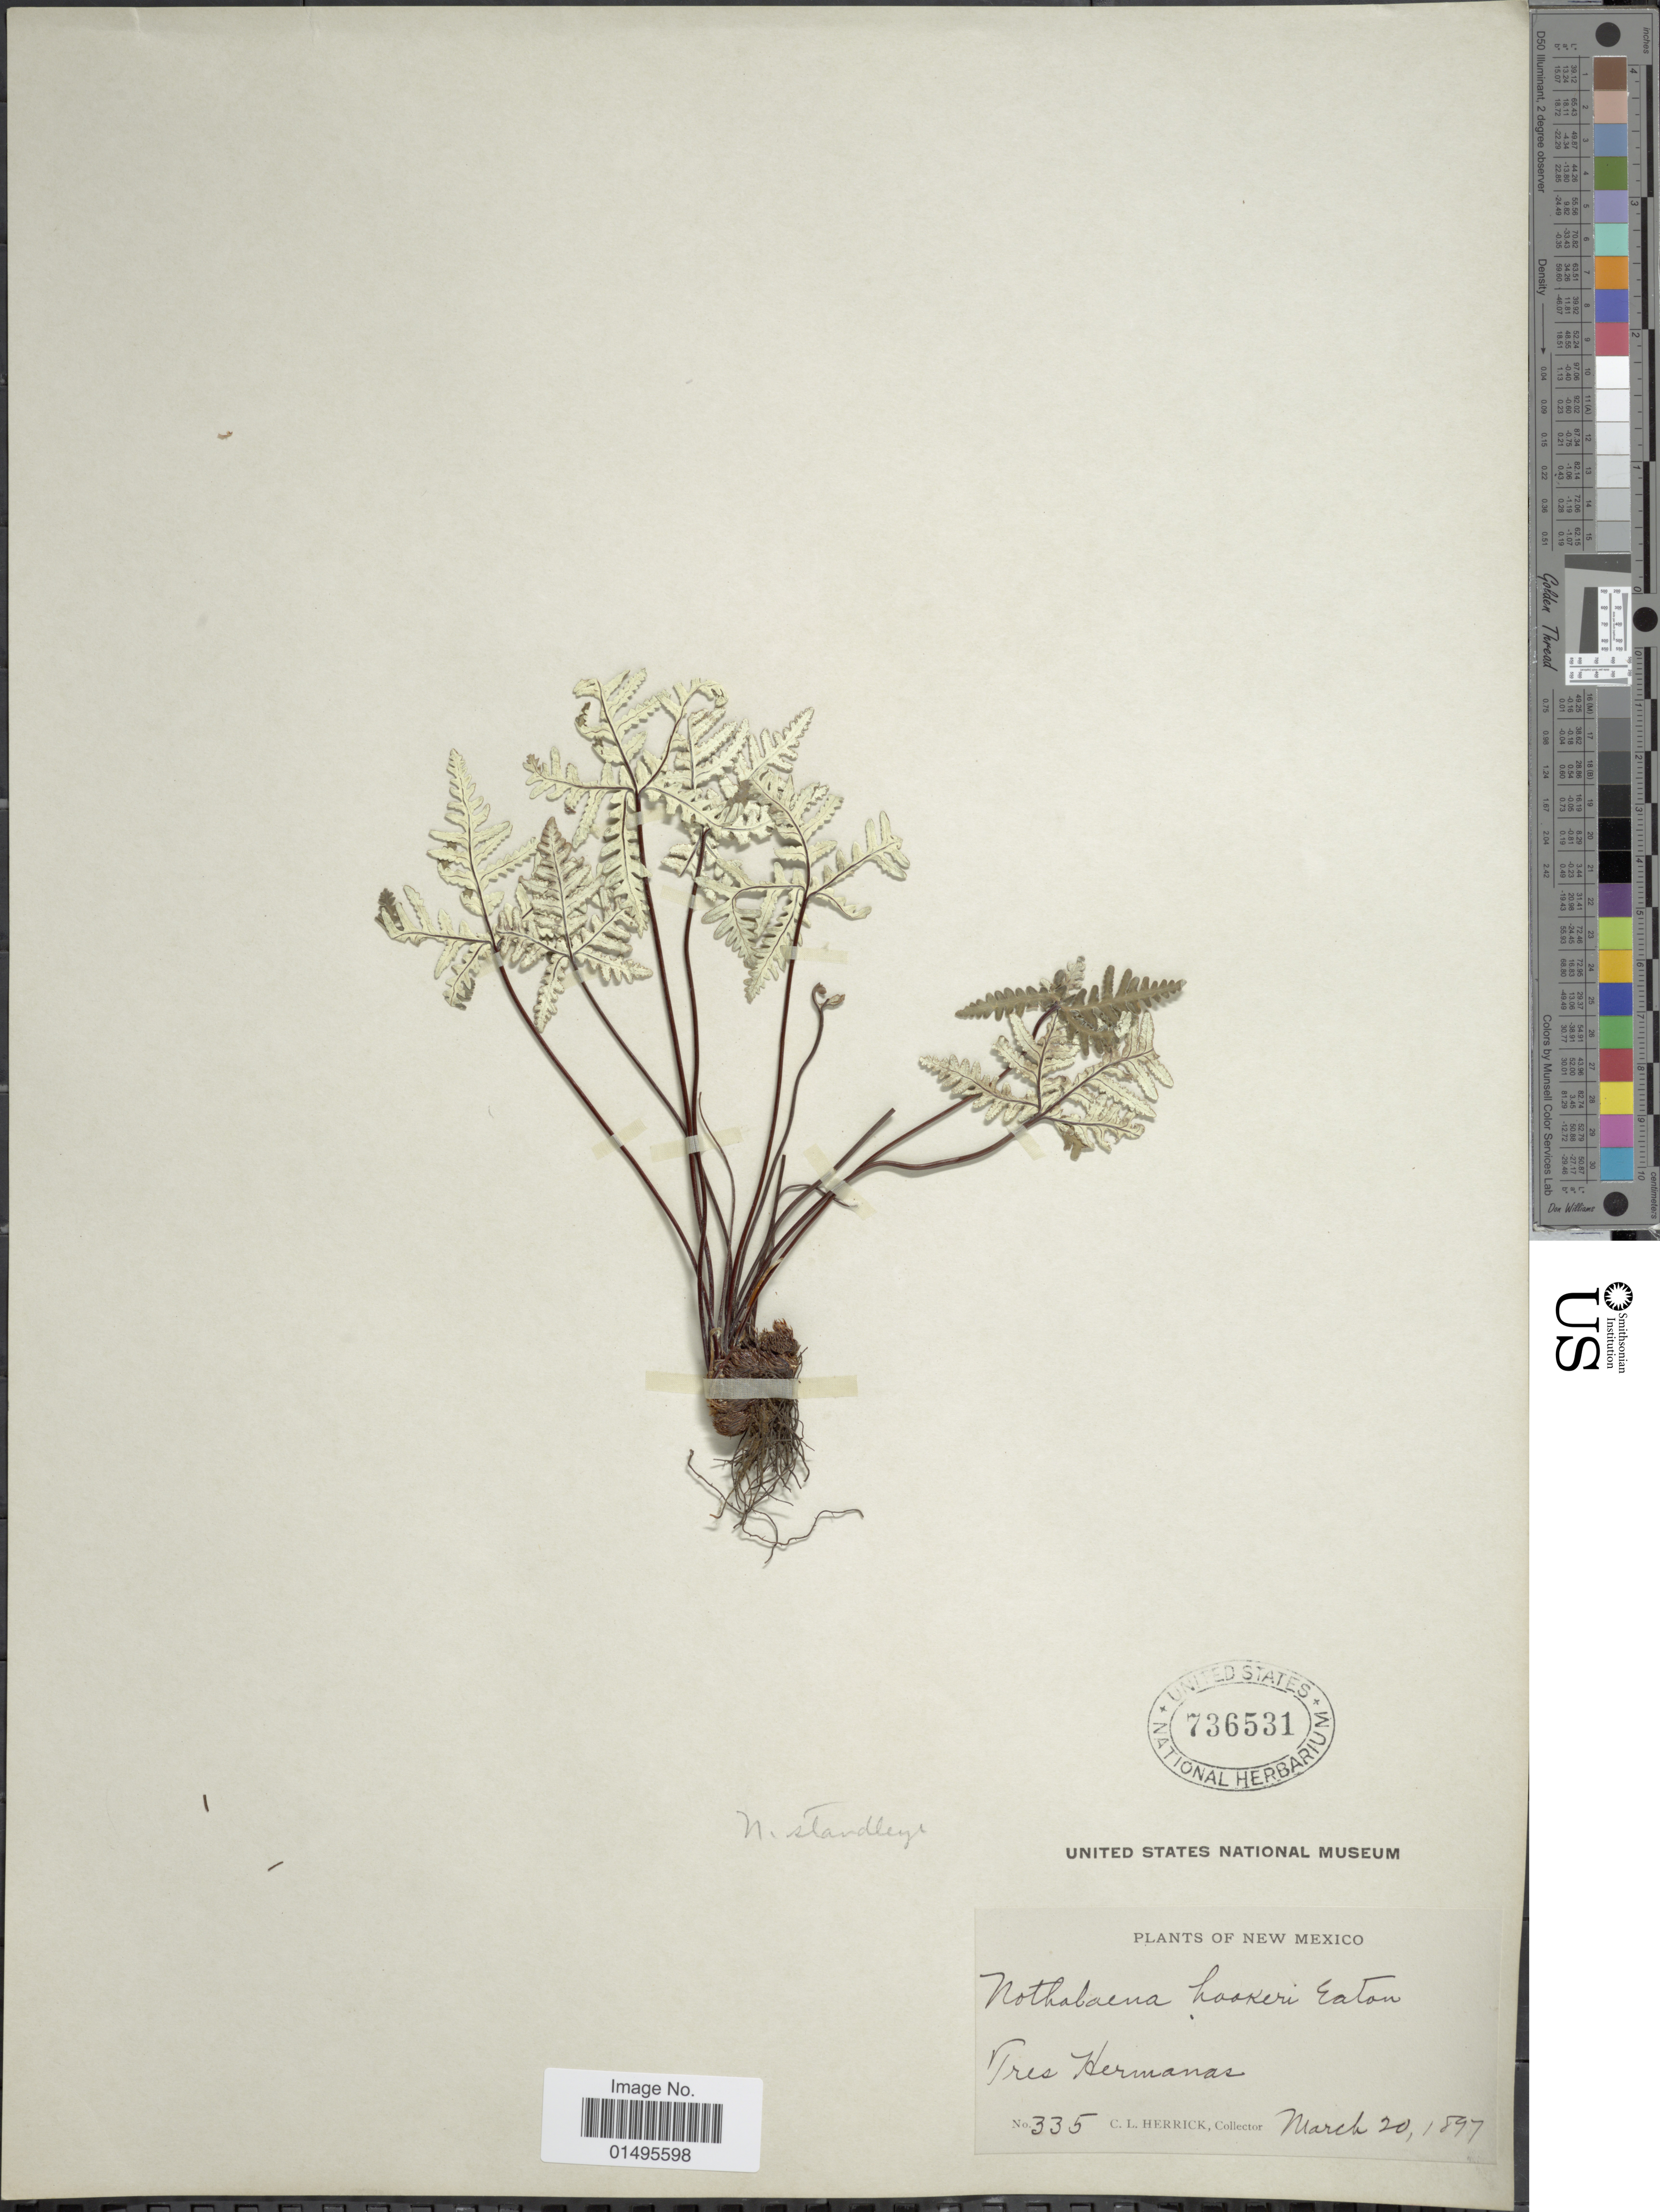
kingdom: Plantae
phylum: Tracheophyta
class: Polypodiopsida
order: Polypodiales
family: Pteridaceae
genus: Notholaena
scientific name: Notholaena standleyi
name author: Maxon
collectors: C. Herrick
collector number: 335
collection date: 1897-03-20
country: United States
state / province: New Mexico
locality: Tres Hermanas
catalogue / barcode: US 736531